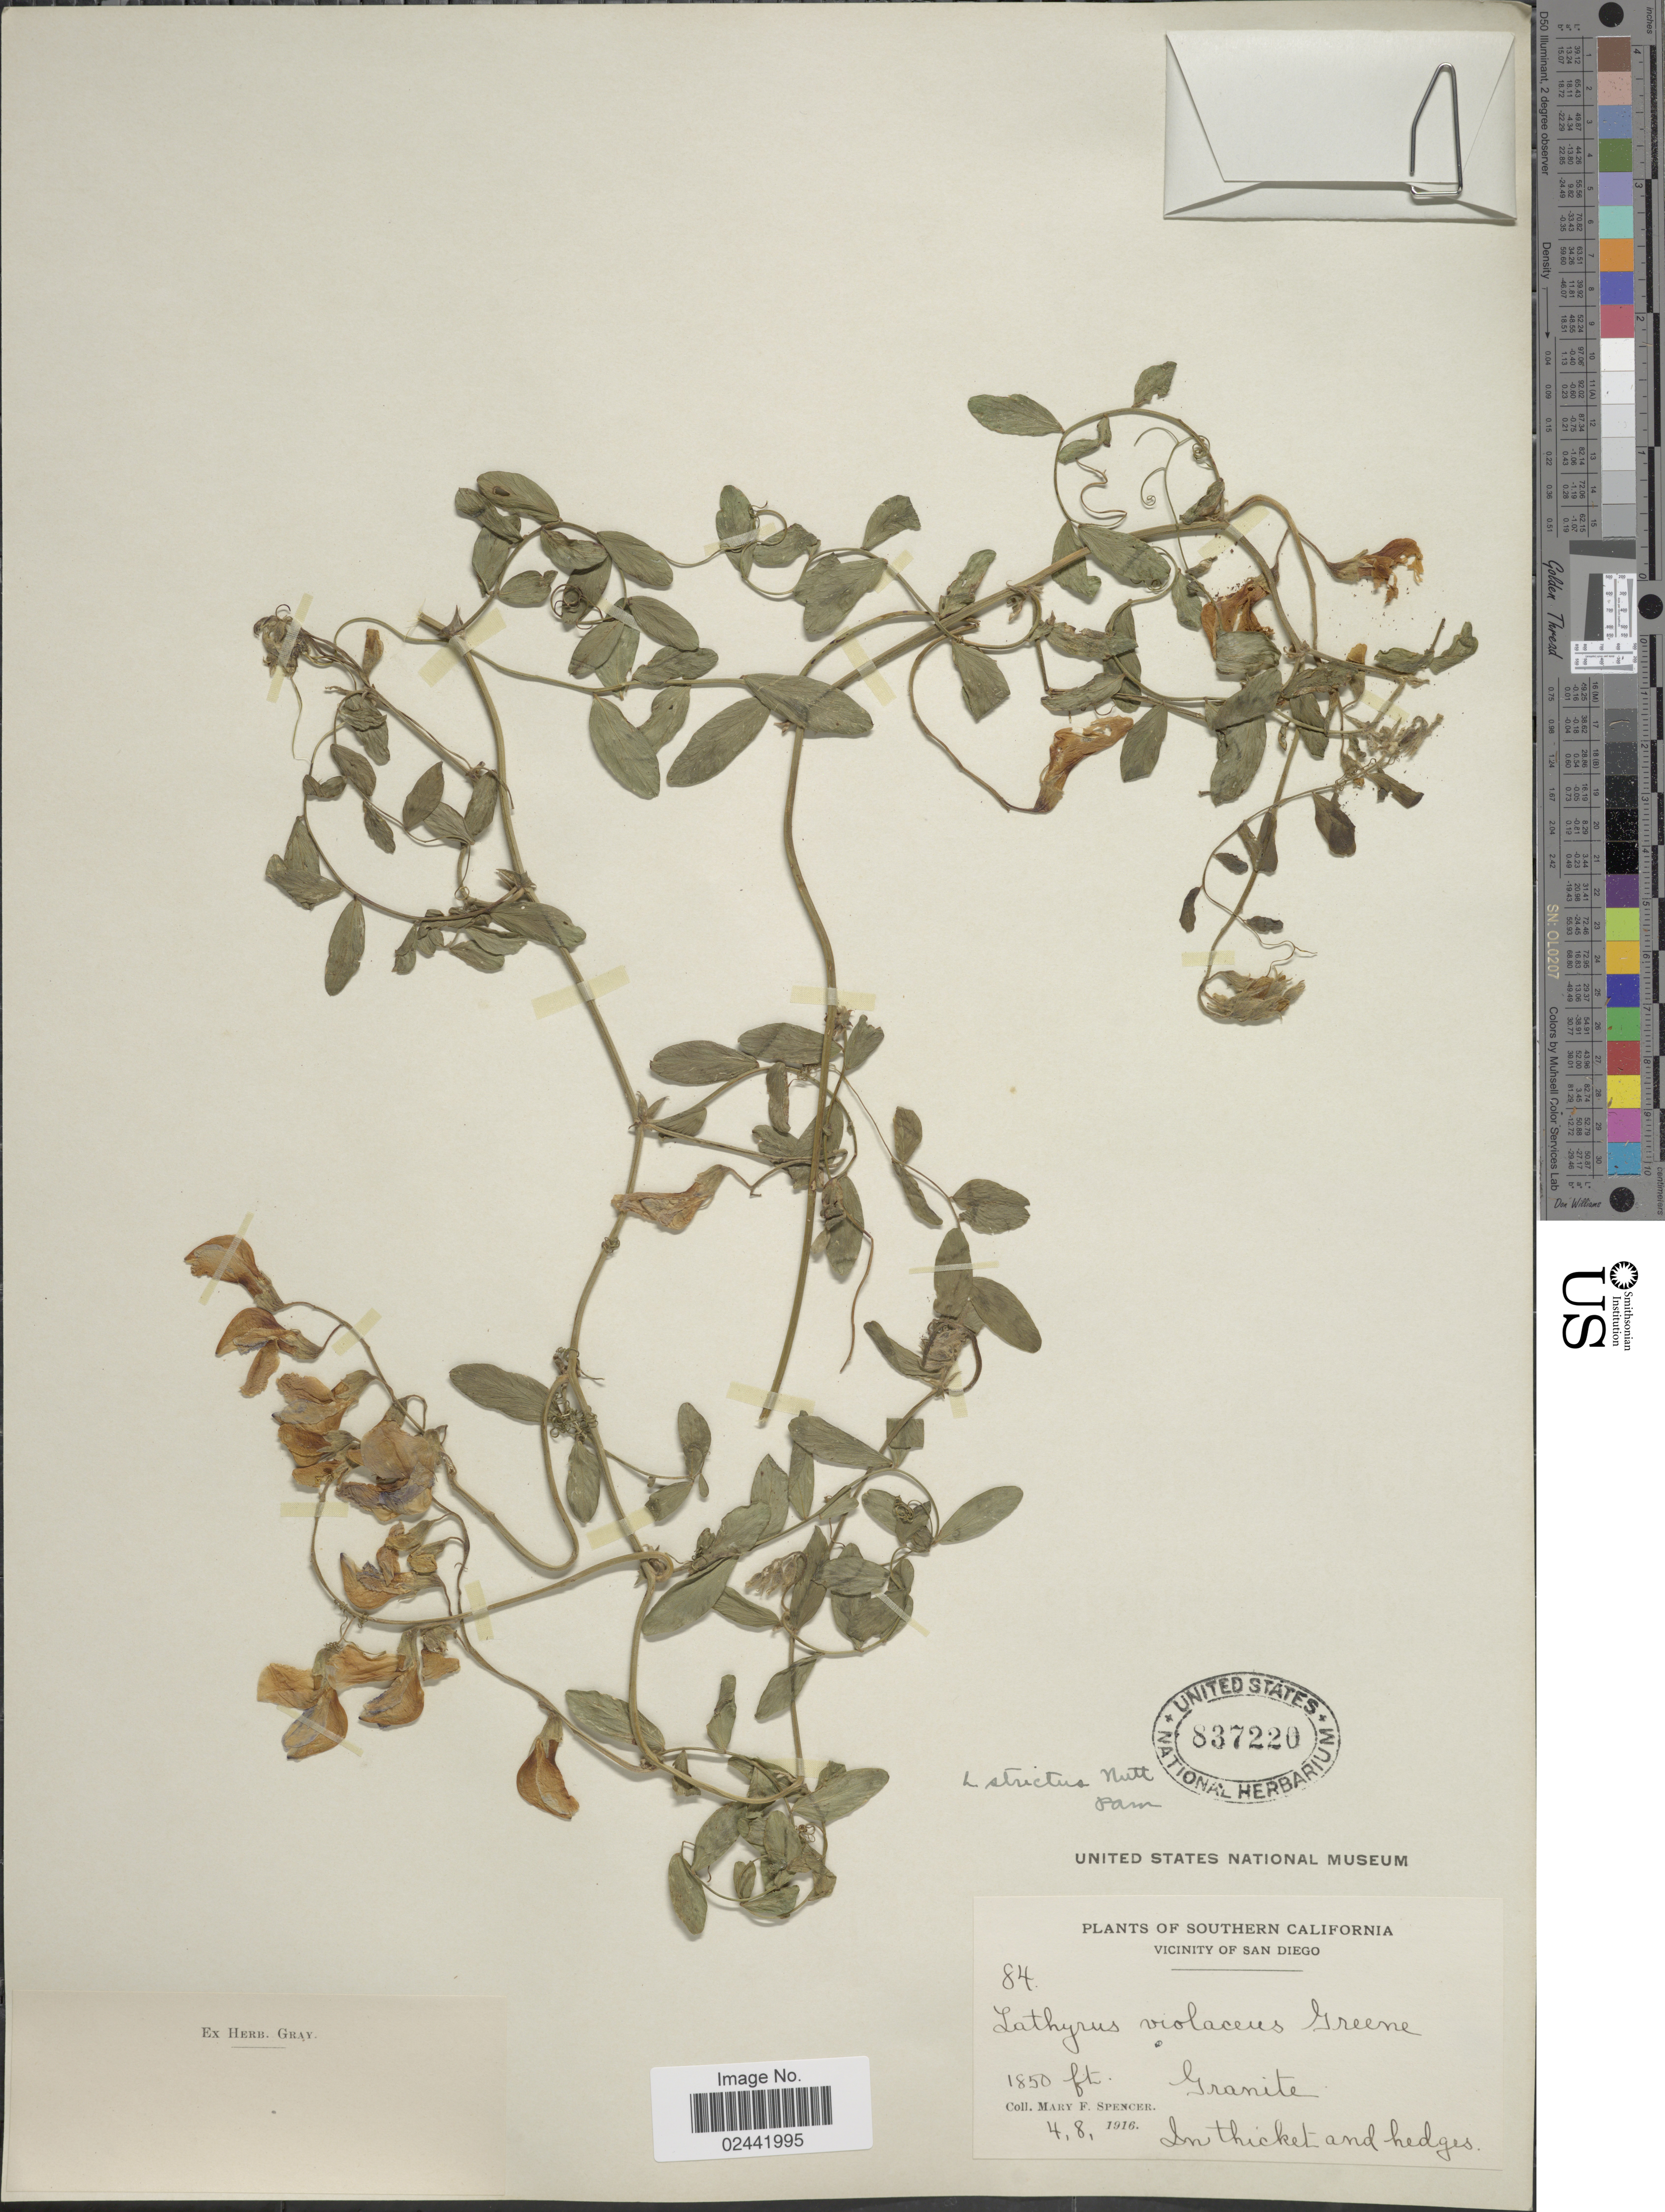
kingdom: Plantae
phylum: Tracheophyta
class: Magnoliopsida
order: Fabales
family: Fabaceae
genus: Lathyrus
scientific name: Lathyrus violaceus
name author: Greene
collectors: M. Spencer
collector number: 84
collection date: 1916-04-08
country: United States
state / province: California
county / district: San Diego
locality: Southern California. Vicinity of San Diego. Granite. In thickets and hedges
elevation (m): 564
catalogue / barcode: US 837220